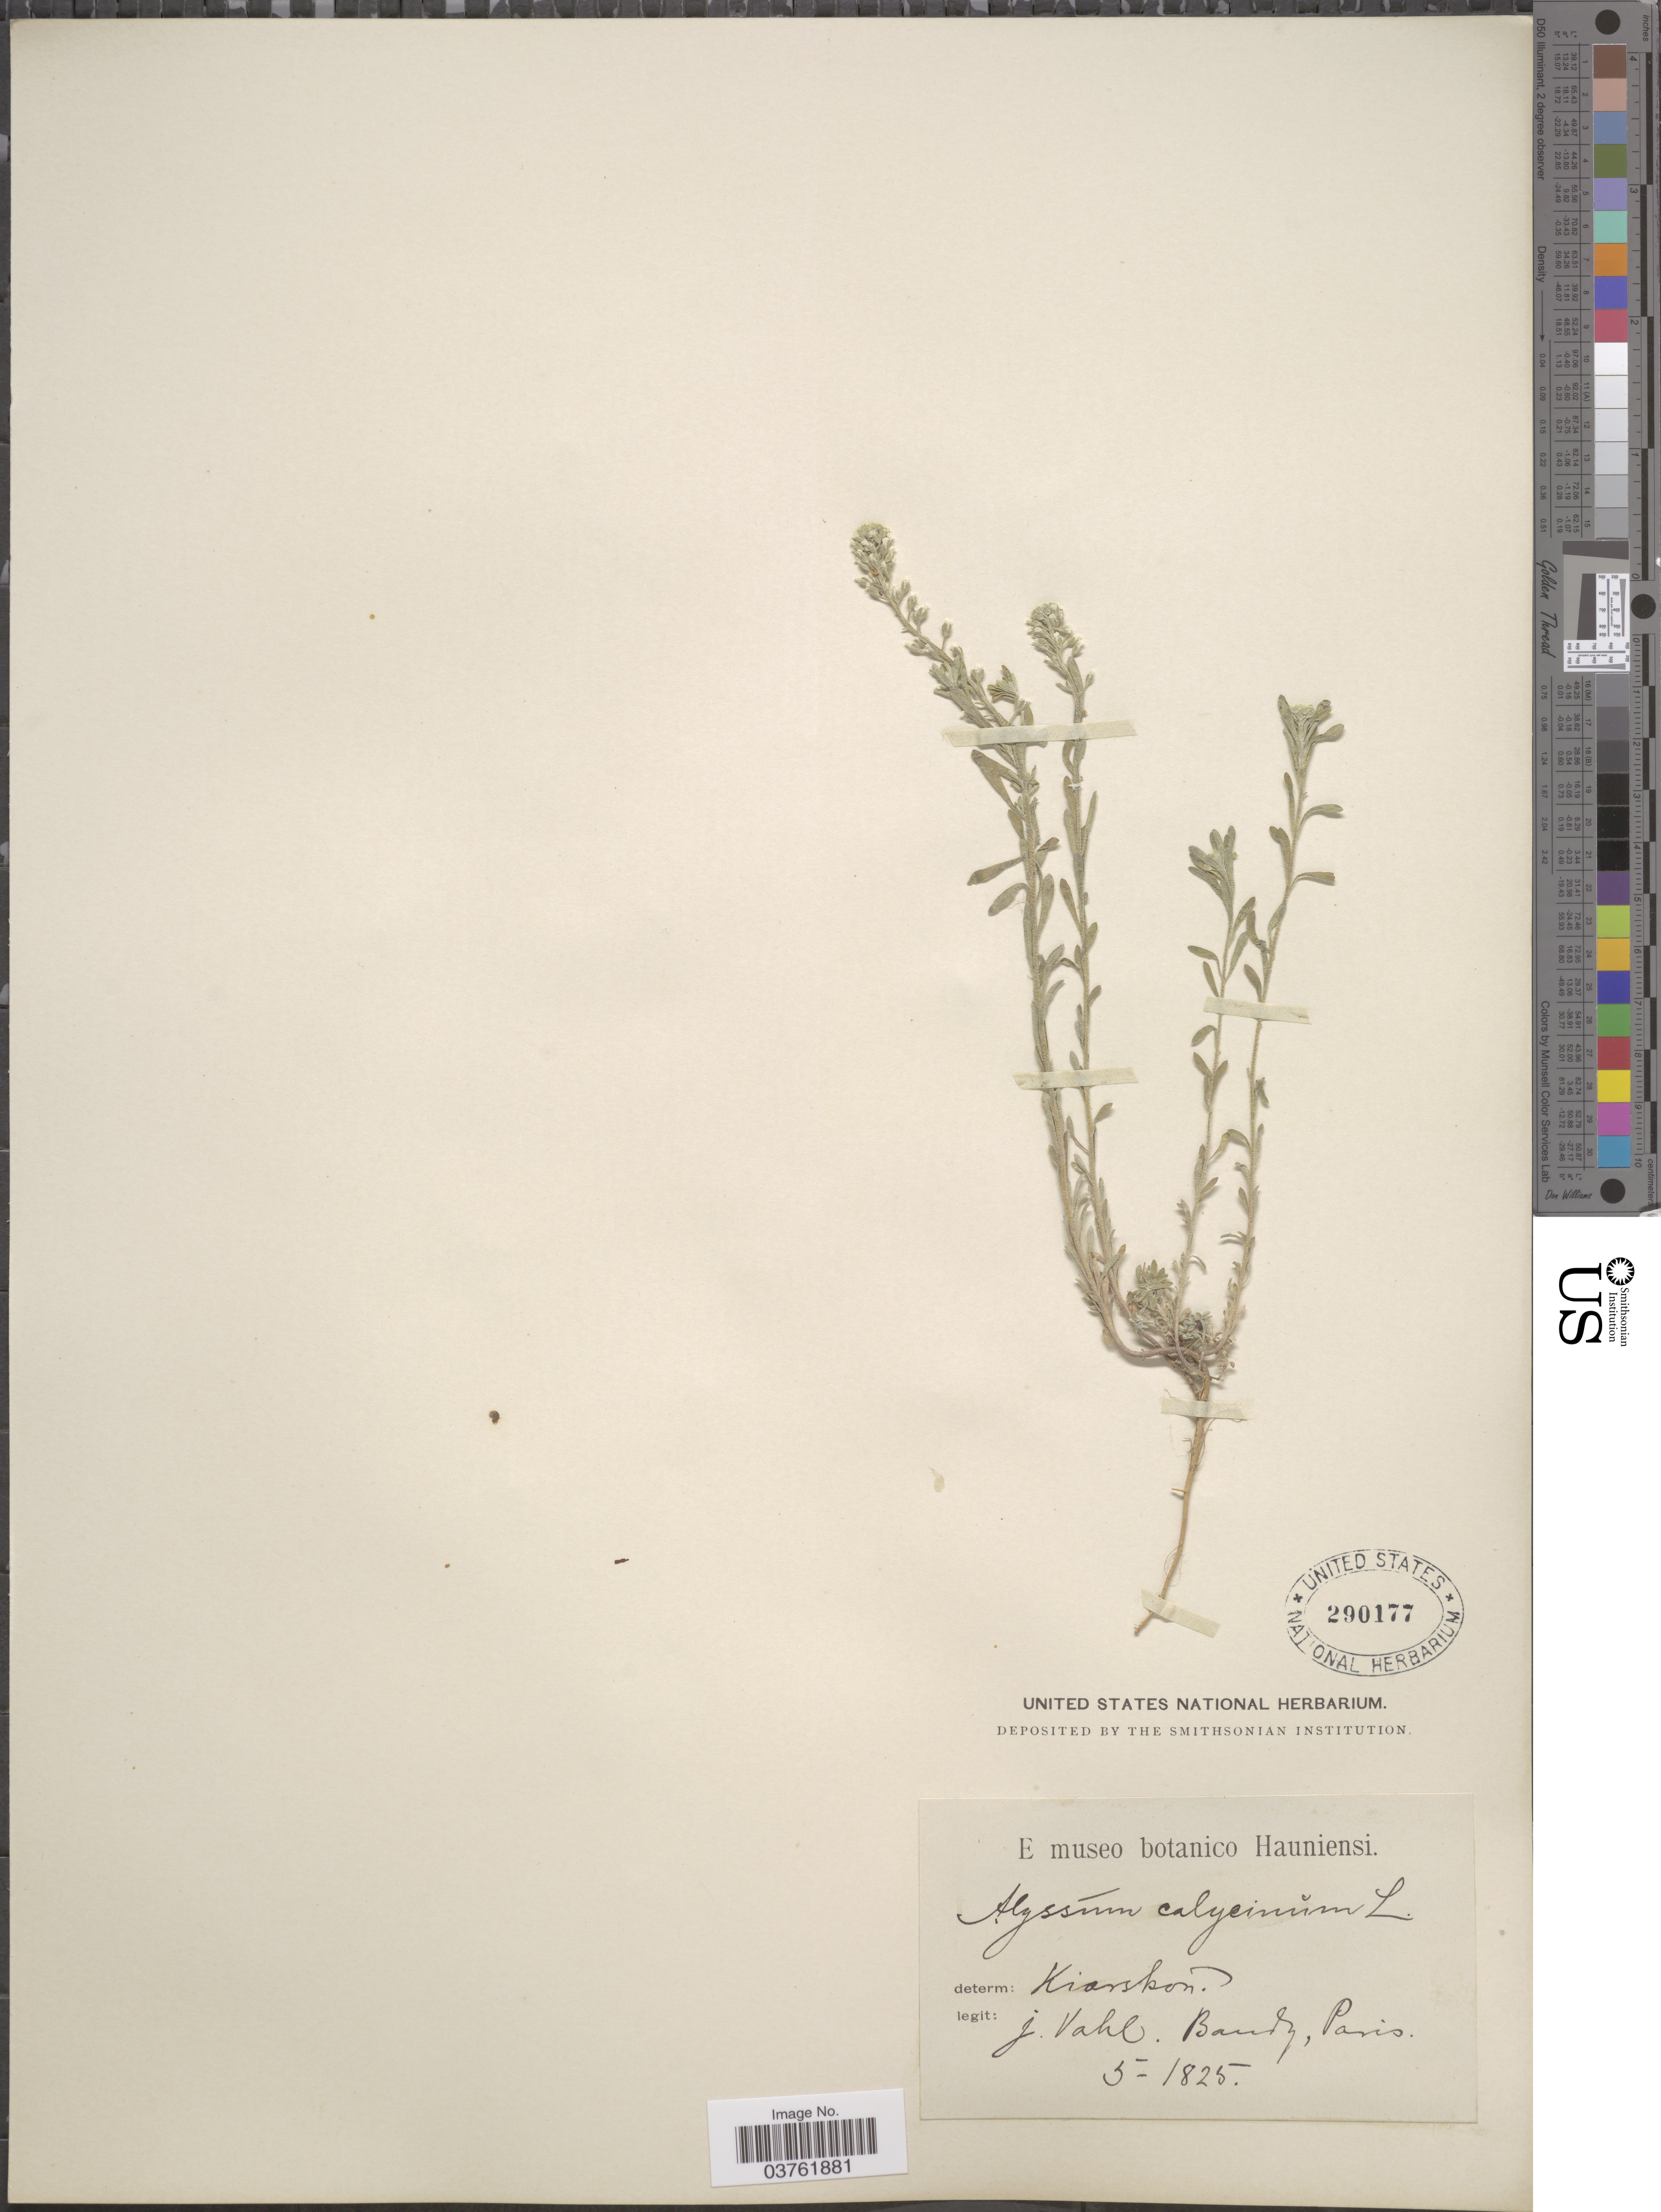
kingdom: Plantae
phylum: Tracheophyta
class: Magnoliopsida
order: Brassicales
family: Brassicaceae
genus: Alyssum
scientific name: Alyssum calycinum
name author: L.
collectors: J. M. Vahl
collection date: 1825-05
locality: Bandy [interpreted], Paris.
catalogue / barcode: US 290177